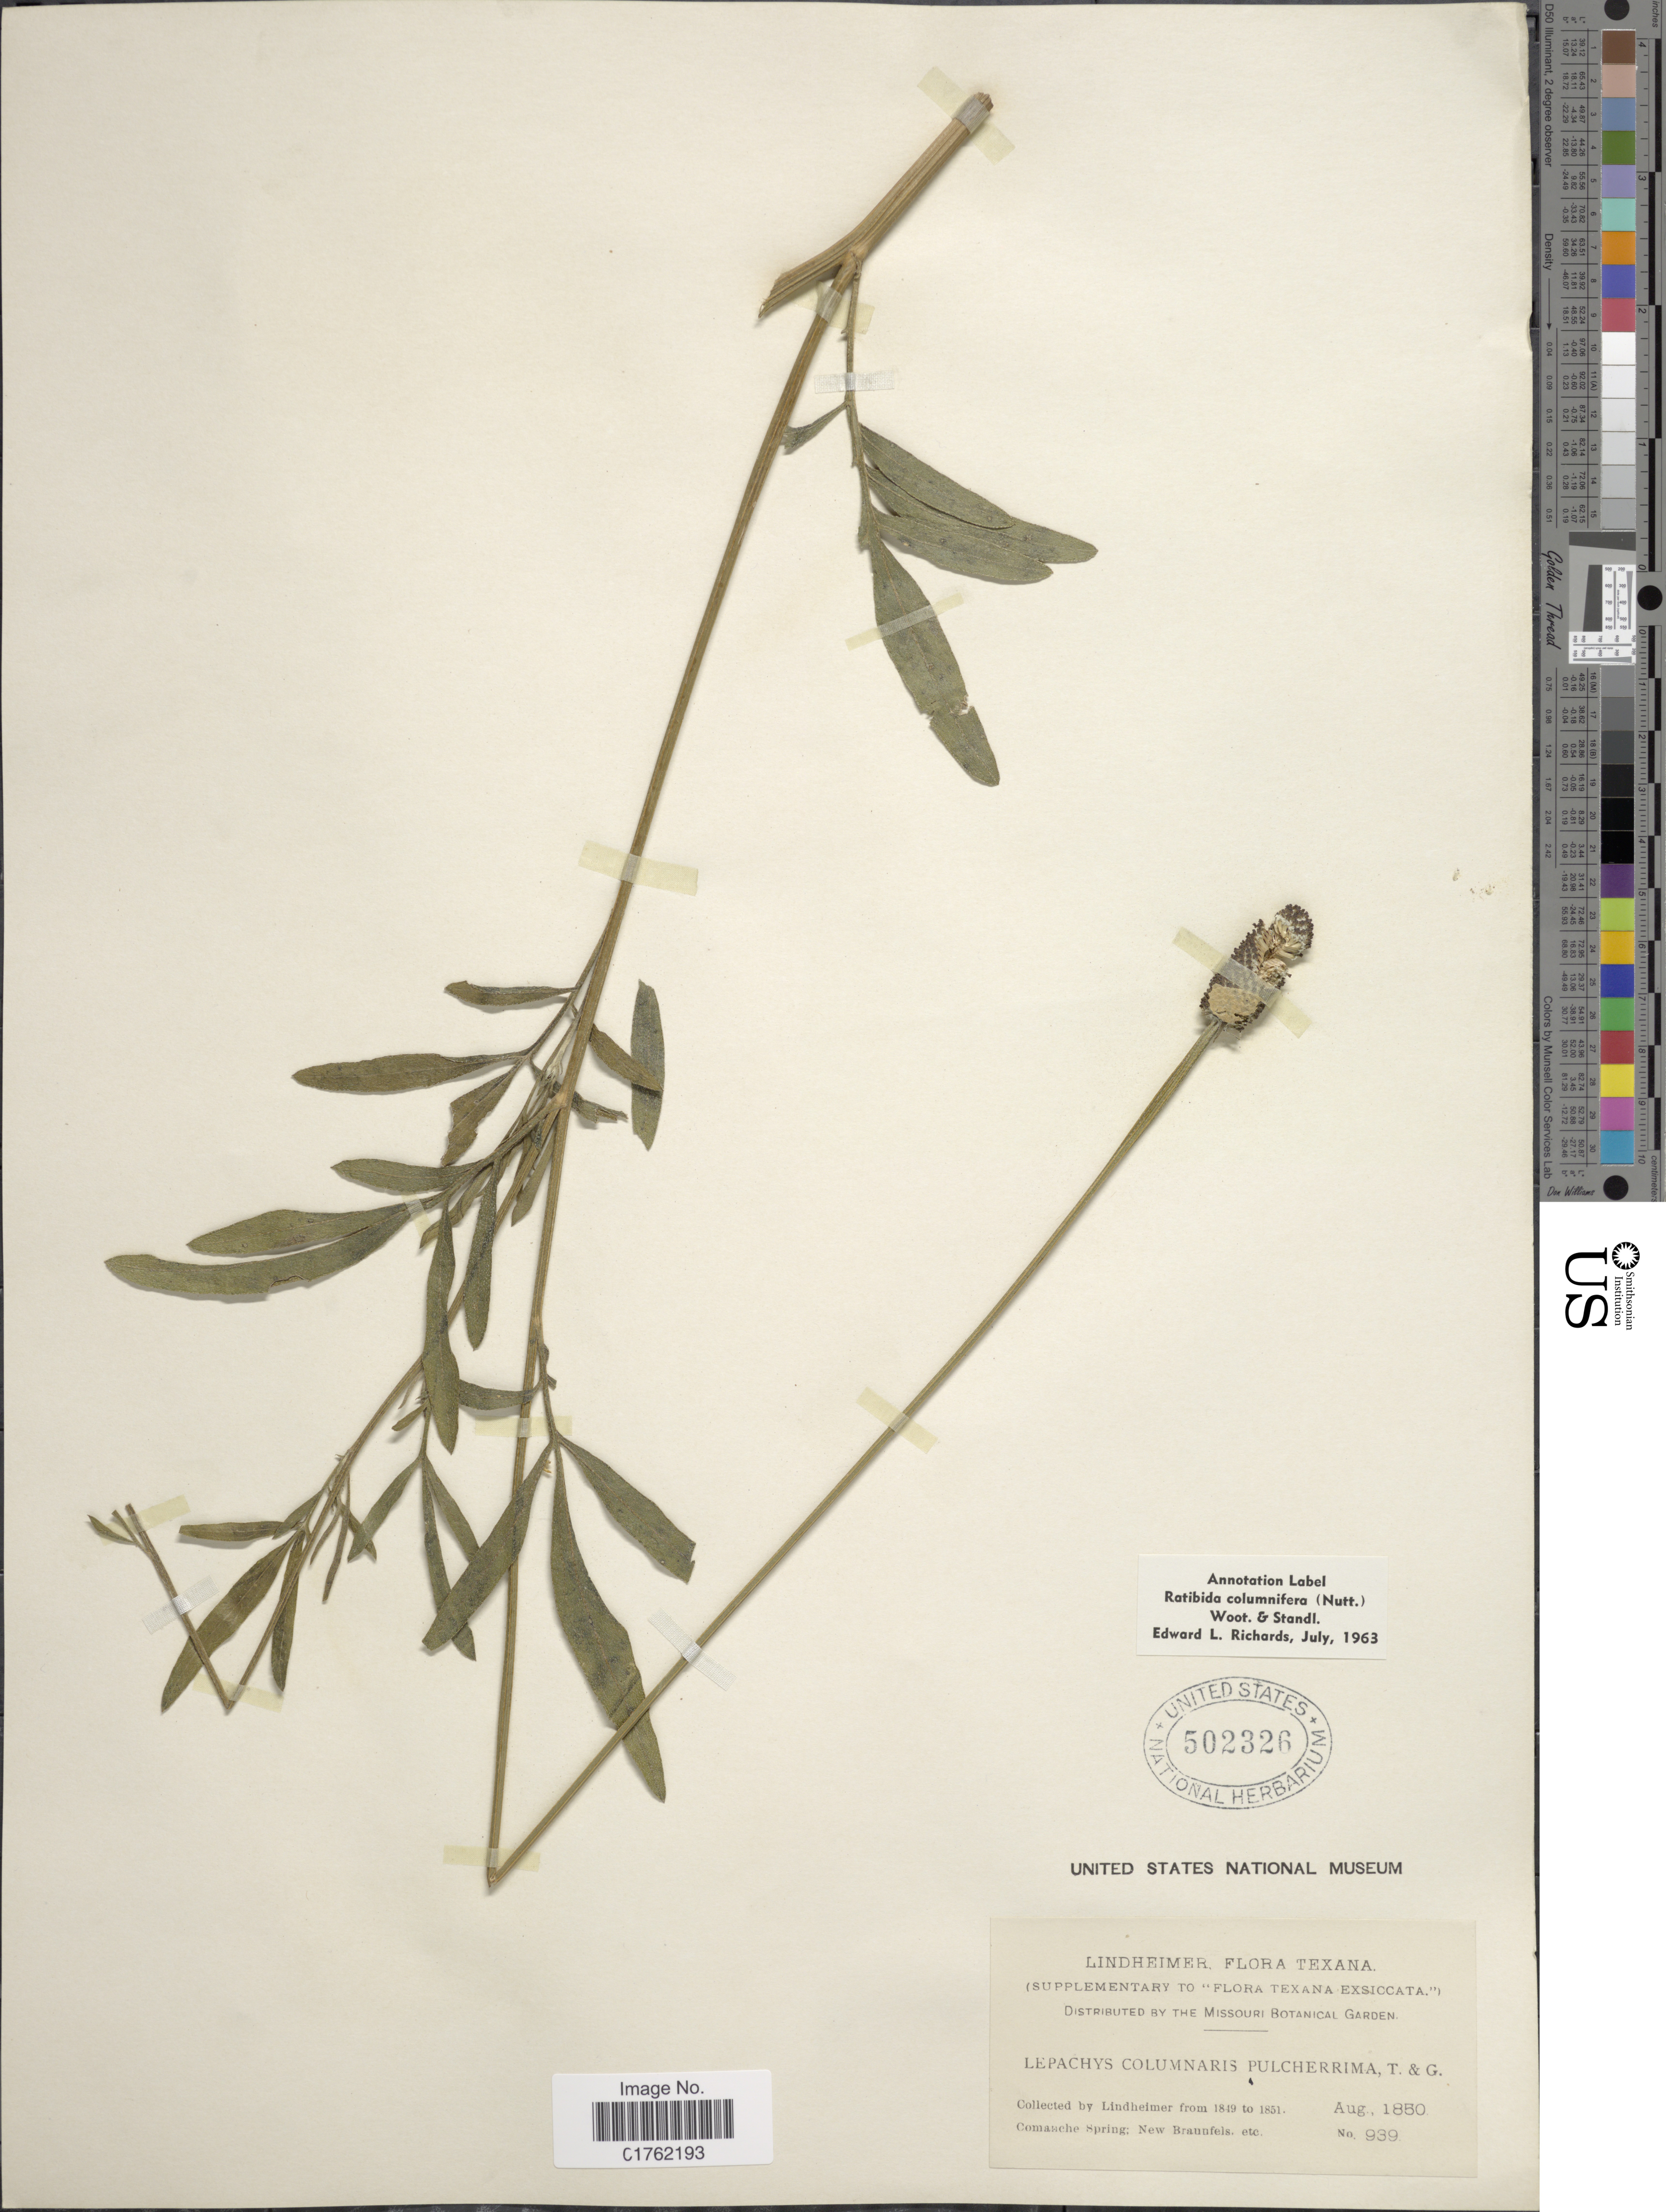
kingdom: Plantae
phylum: Tracheophyta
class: Magnoliopsida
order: Asterales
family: Asteraceae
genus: Ratibida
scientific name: Ratibida columnaris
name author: (Pursh) D. Don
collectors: -. Lindheimer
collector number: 939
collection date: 1850-08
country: United States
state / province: Texas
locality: Comache Springs, New Braunfels, etc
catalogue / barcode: US 502326